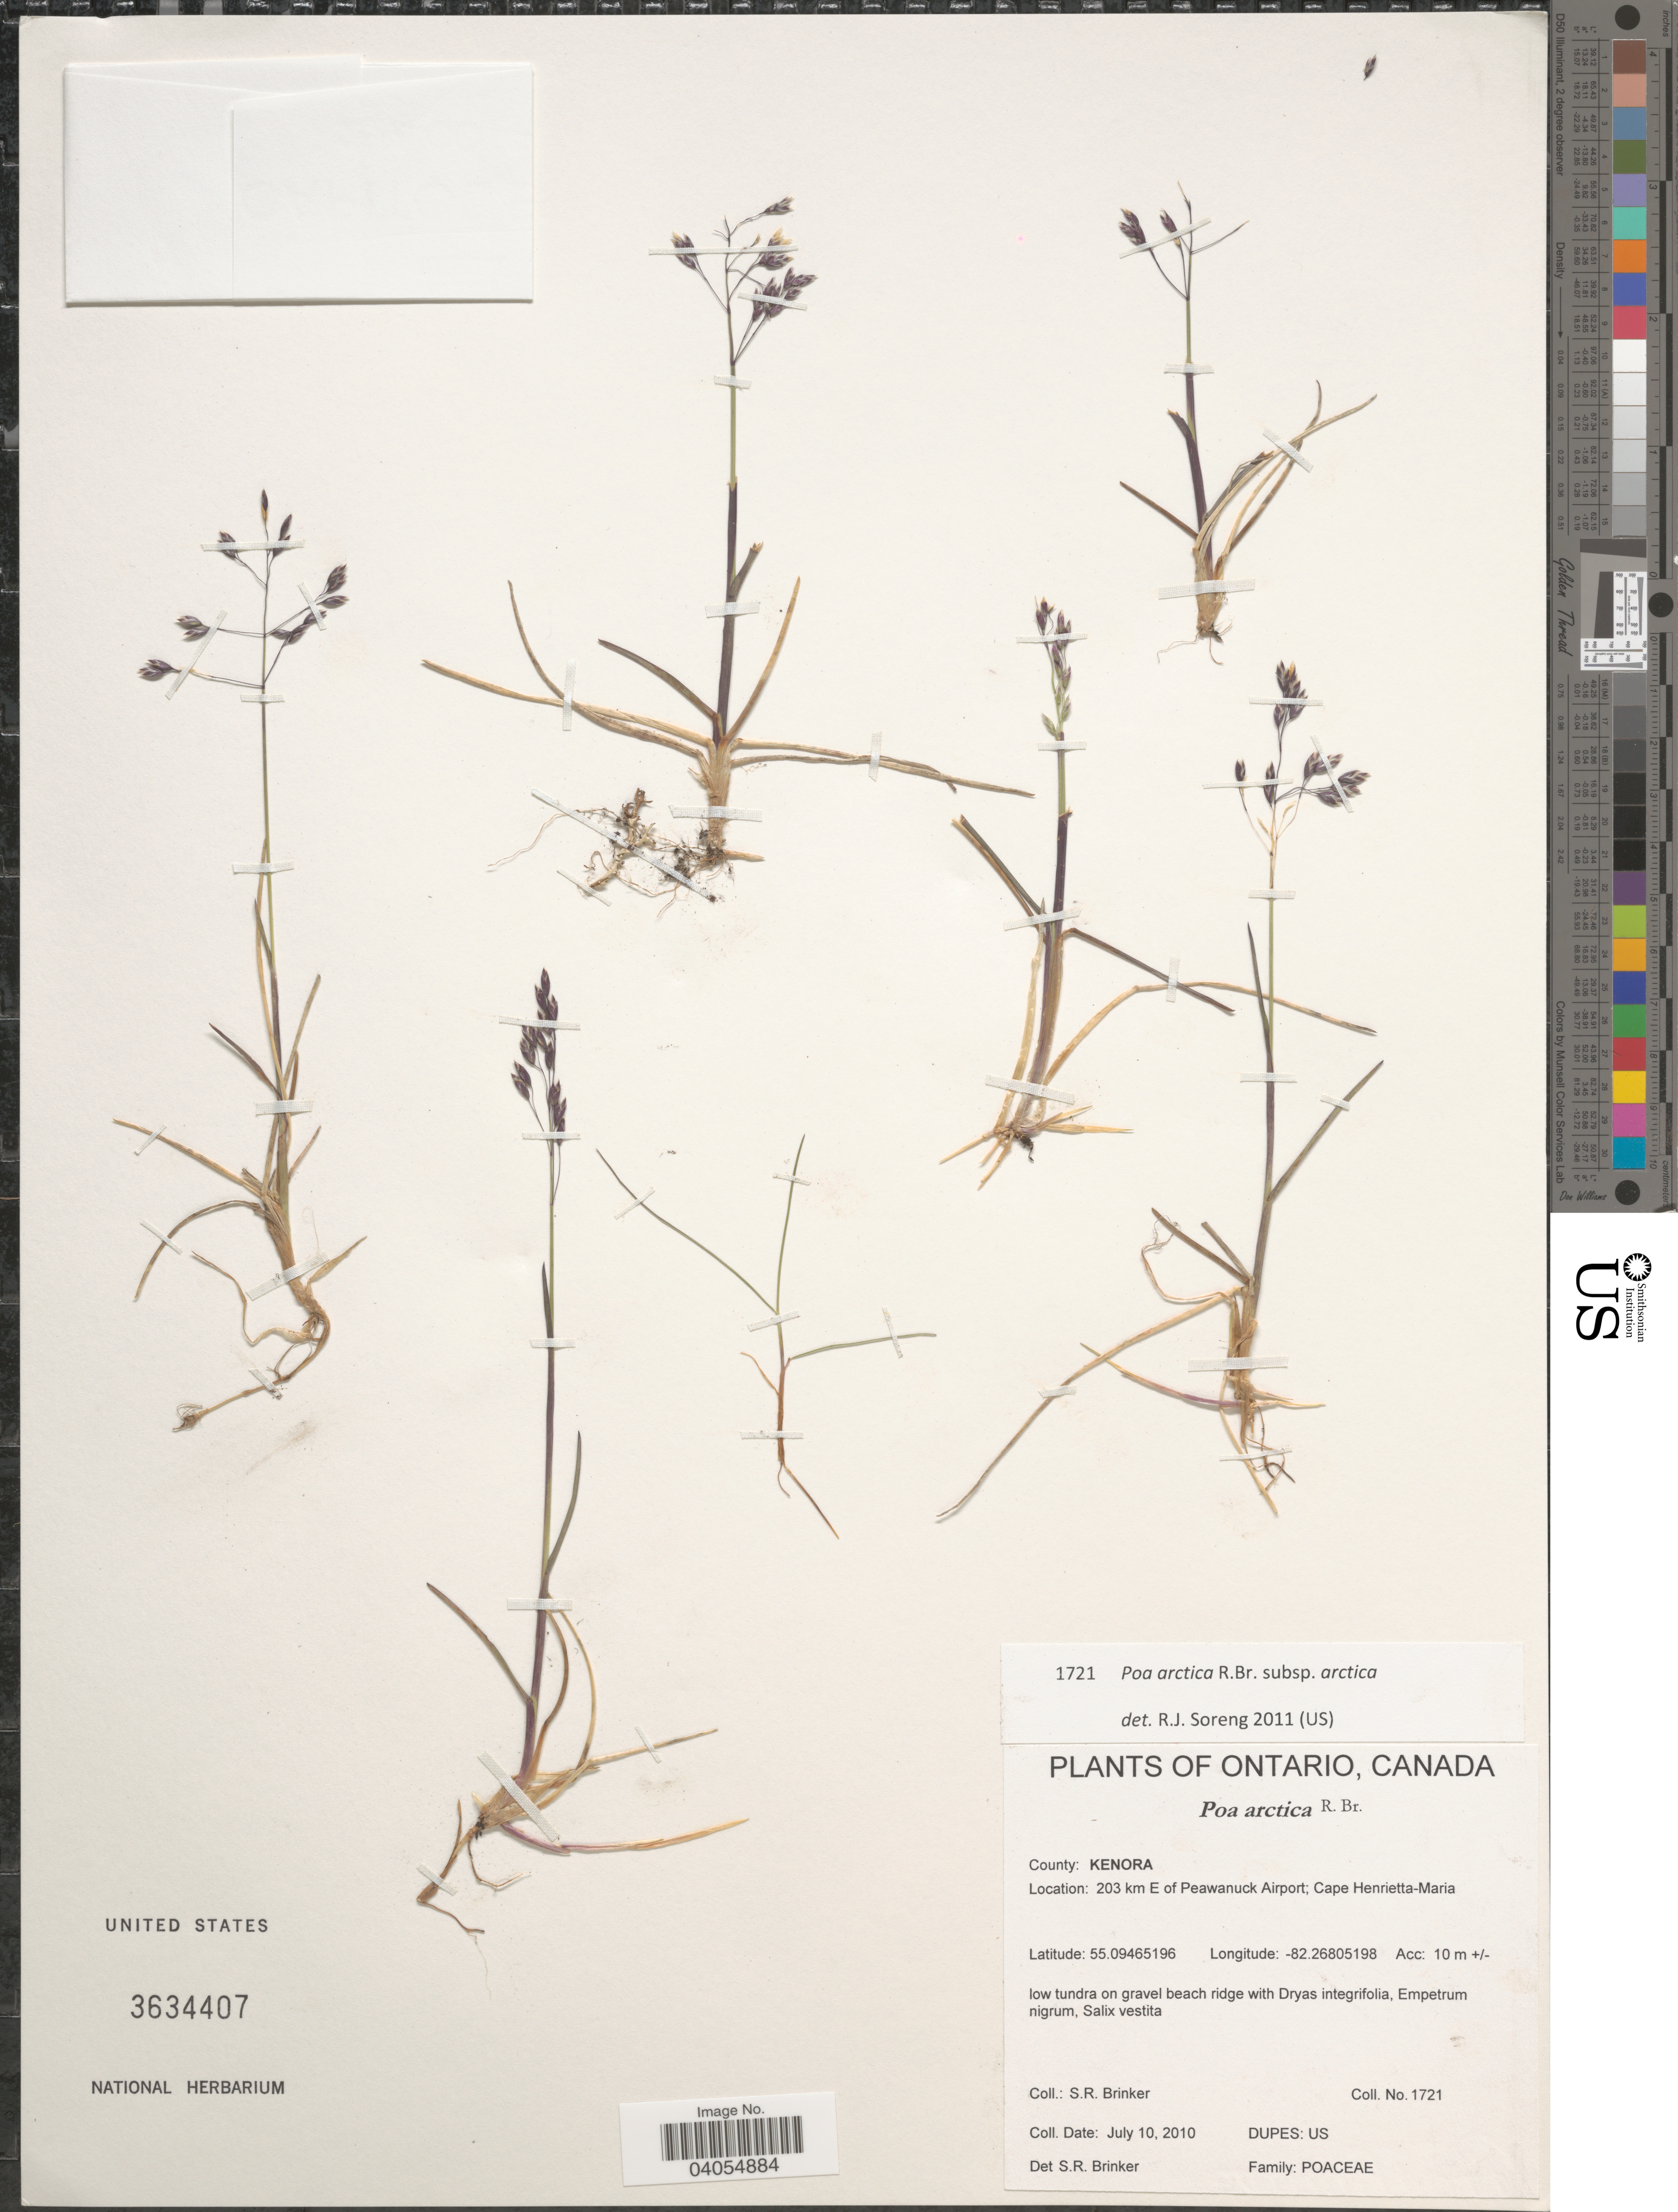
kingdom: Plantae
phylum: Tracheophyta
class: Liliopsida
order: Poales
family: Poaceae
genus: Poa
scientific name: Poa arctica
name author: R. Br.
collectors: S. Brinker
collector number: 1721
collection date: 2010-07-10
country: Canada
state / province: Ontario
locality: County: Kenora. 203 km E of Peawanuck Airport; Cape Henrietta-Maria.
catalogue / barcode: US 3634407